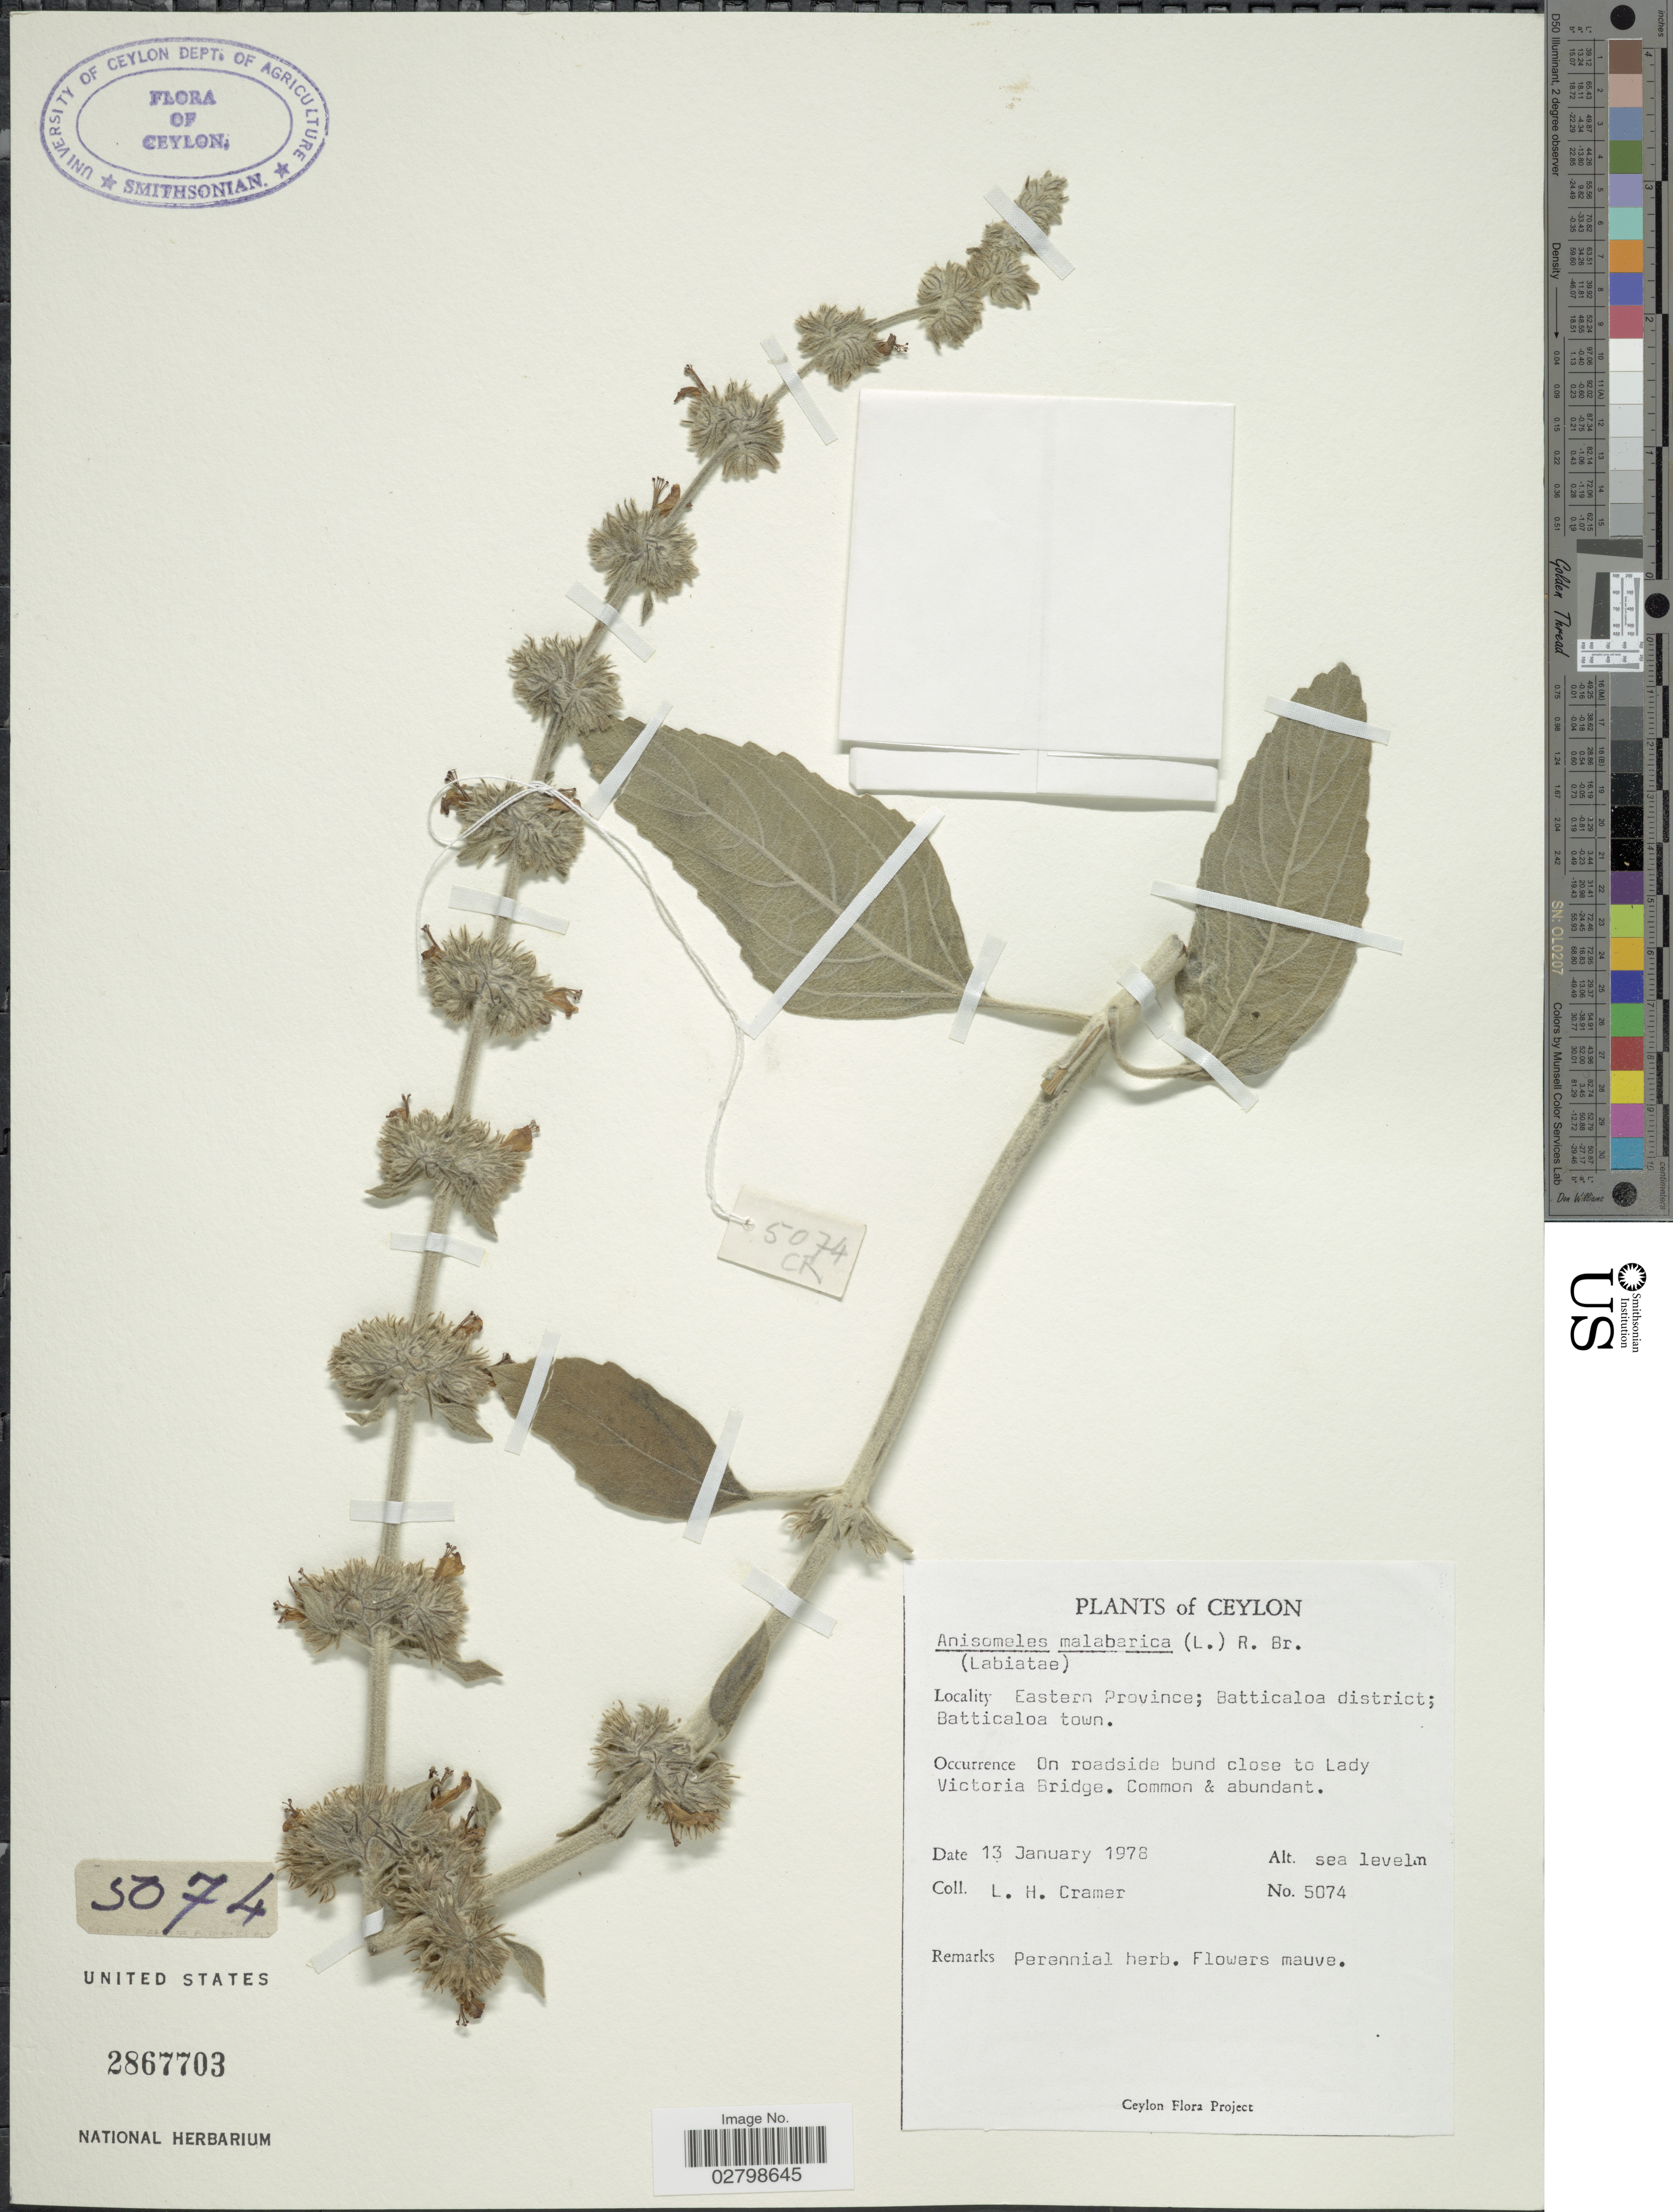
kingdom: Plantae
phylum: Tracheophyta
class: Magnoliopsida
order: Lamiales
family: Lamiaceae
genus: Anisomeles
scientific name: Anisomeles malabarica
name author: (L.) R. Br. ex Sims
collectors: L. H. Cramer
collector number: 5074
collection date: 1978-01-13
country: Sri Lanka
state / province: Eastern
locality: Ceylon. Batticaloa district; Batticaloa town, on roadside bund close to Lady Victoria Bridge.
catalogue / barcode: US 2867703